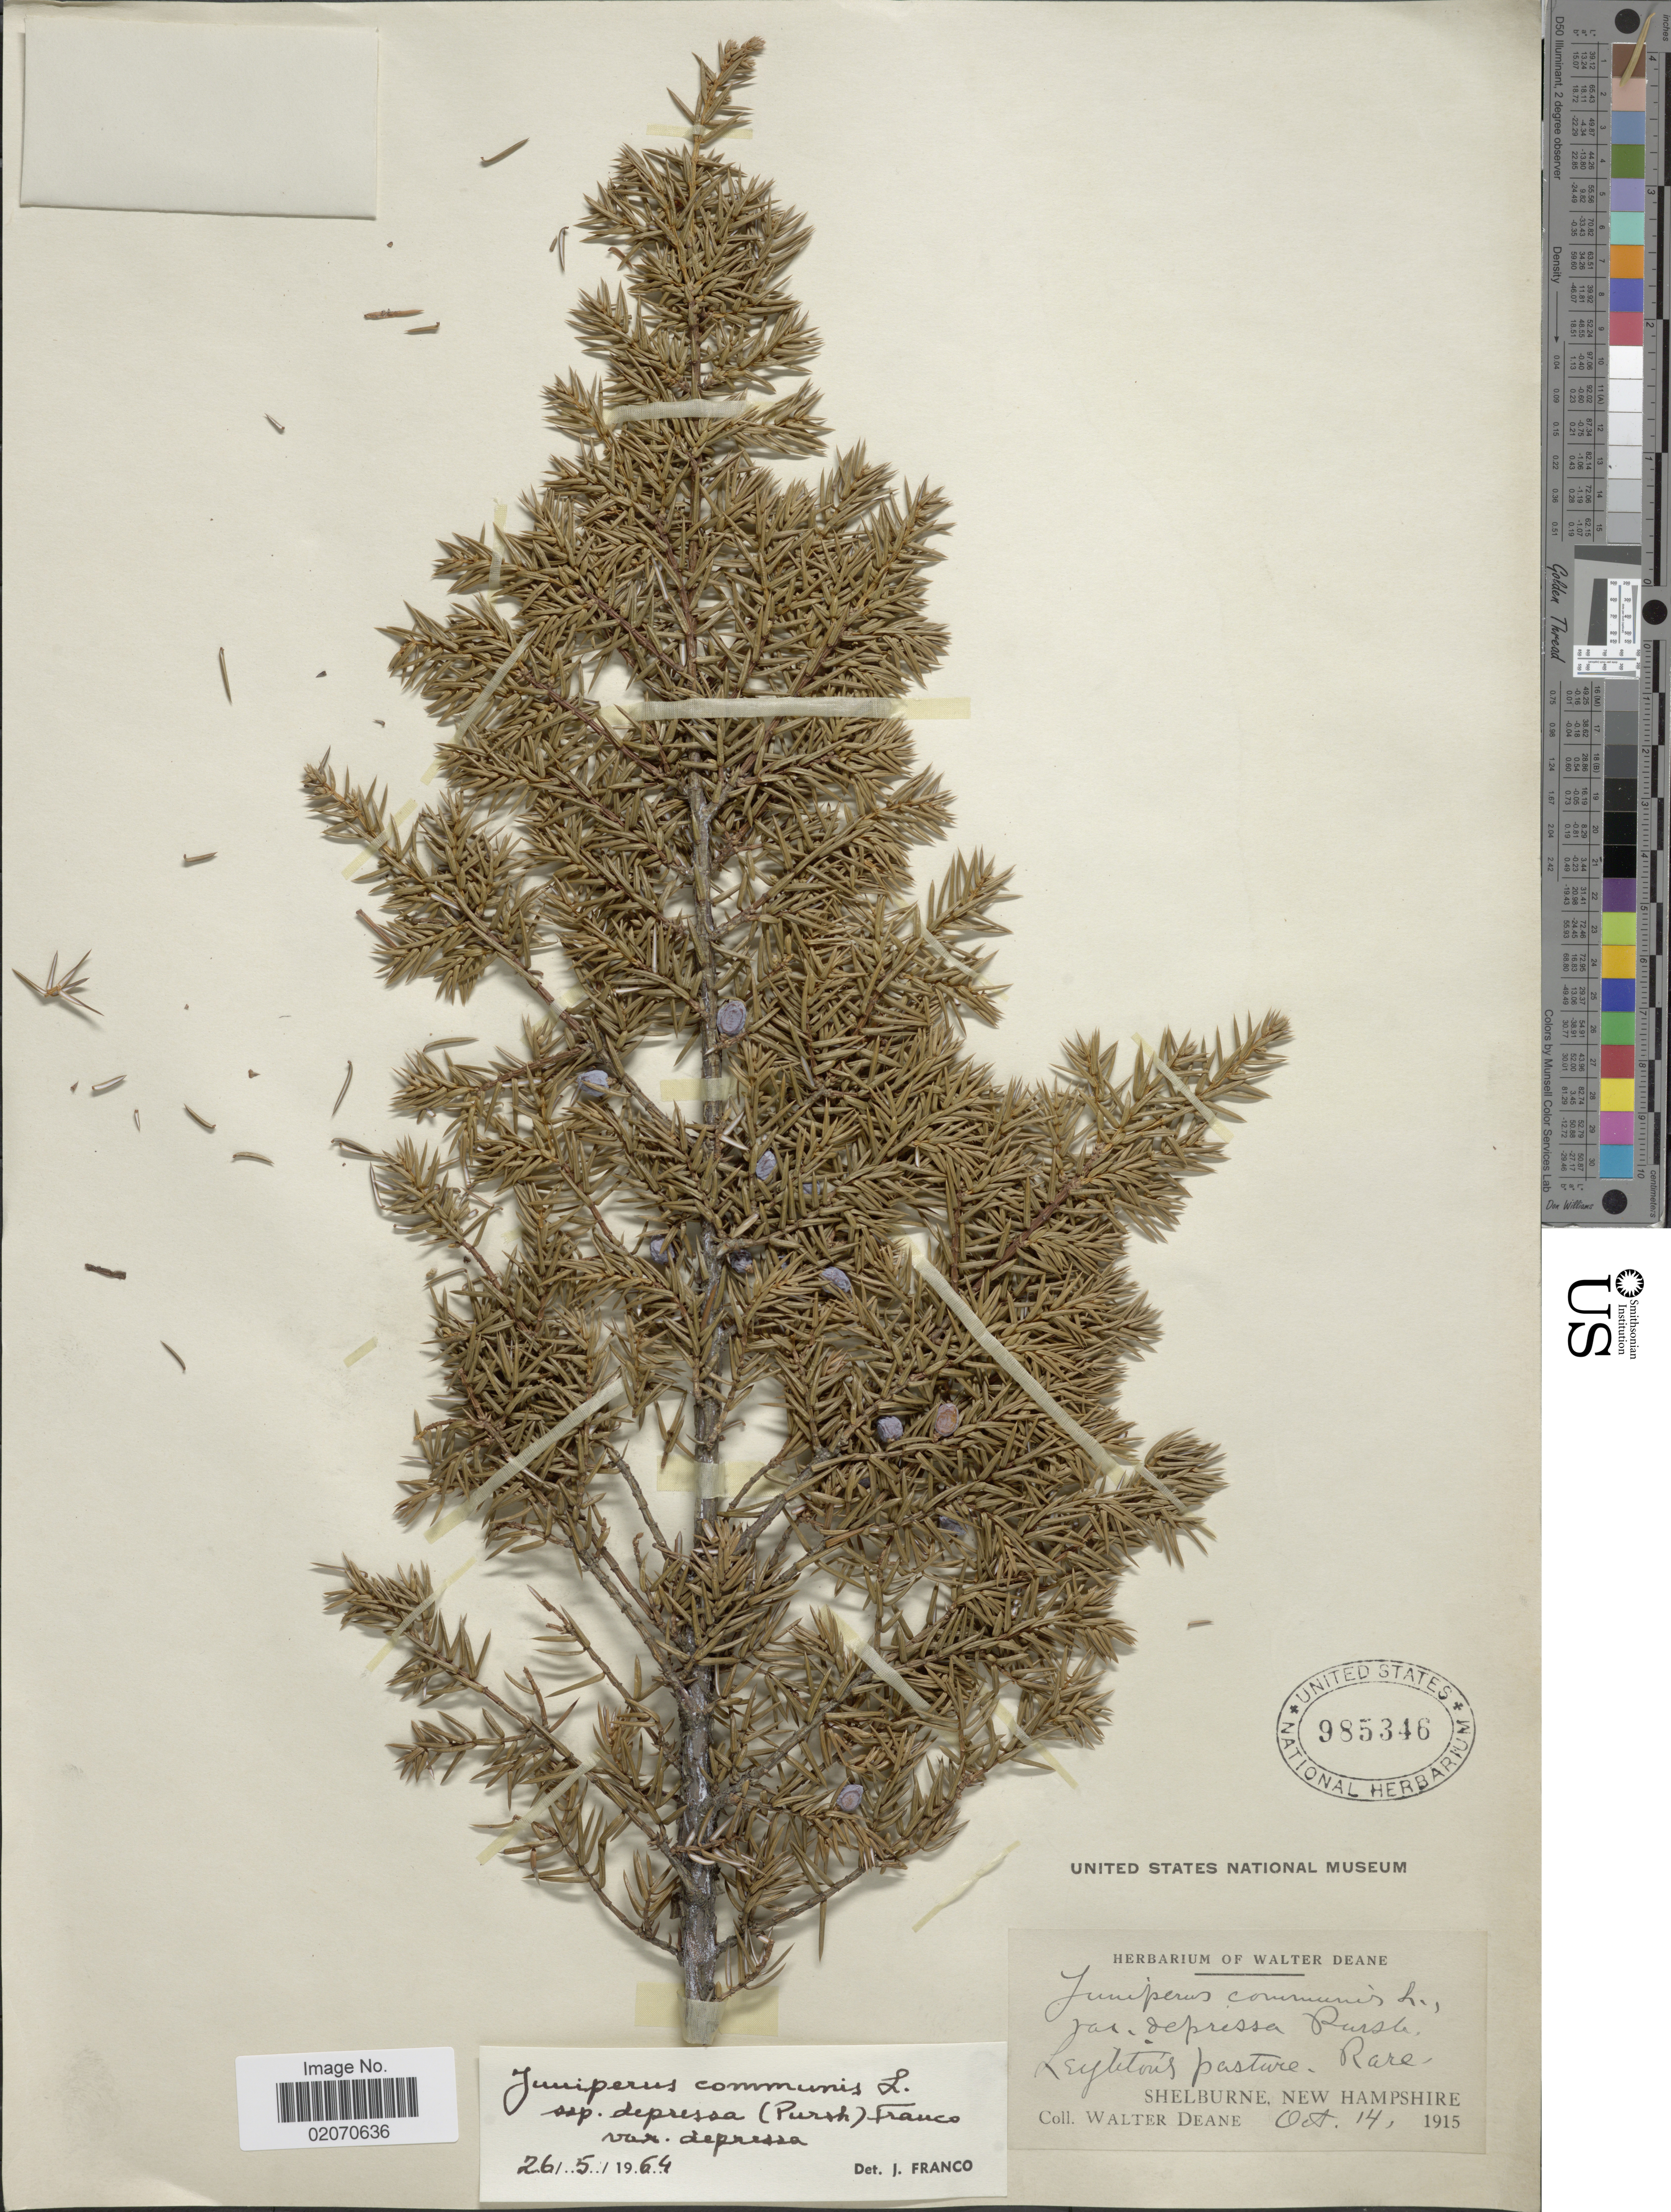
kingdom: Plantae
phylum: Tracheophyta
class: Pinopsida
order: Pinales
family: Cupressaceae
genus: Juniperus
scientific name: Juniperus communis var. depressa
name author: Pursh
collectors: W. Deane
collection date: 1915-10-14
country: United States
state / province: New Hampshire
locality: Shelburne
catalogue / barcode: US 985346